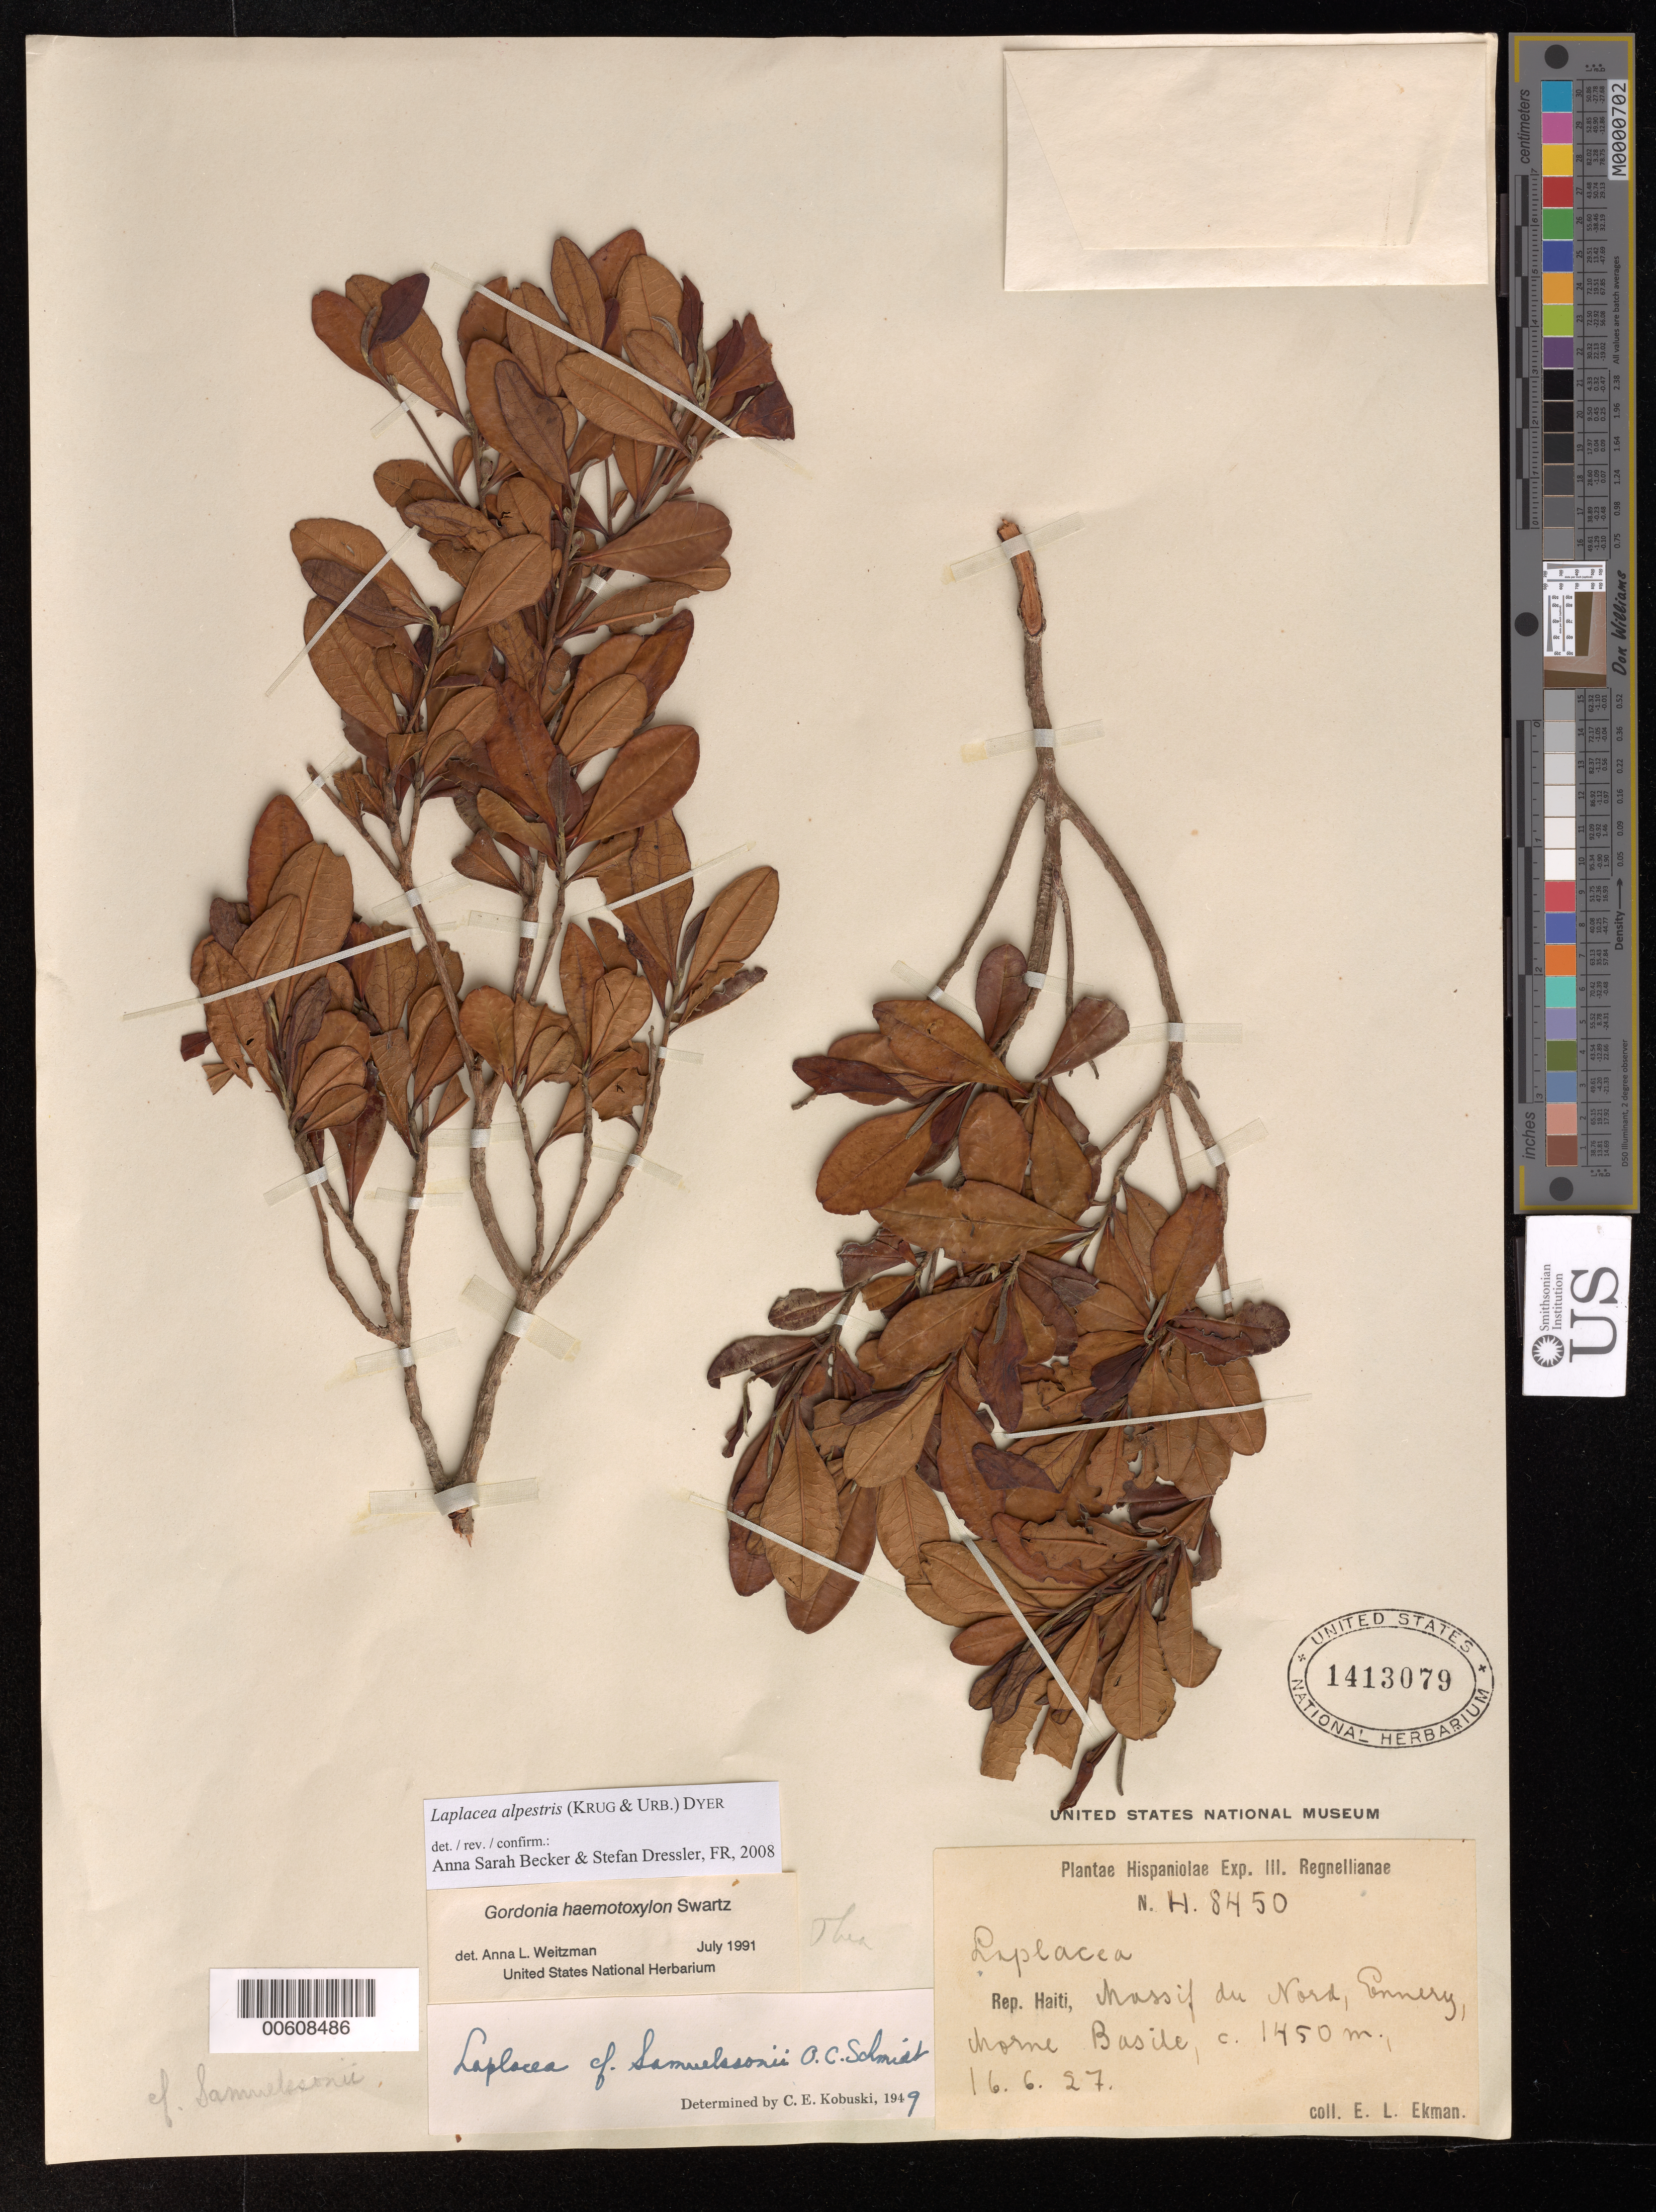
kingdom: Plantae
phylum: Tracheophyta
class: Magnoliopsida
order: Ericales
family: Theaceae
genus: Laplacea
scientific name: Laplacea alpestris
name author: (Krug & Urb.) Dyer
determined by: Becker, Anna S.; Dressler, S.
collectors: E. L. Ekman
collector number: H 8450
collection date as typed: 16 Jun 1927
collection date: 1927-06-16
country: Haiti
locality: Massif du Nord, Ennery; top of Morne Basile.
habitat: in thickets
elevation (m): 1450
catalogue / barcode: US 1413079